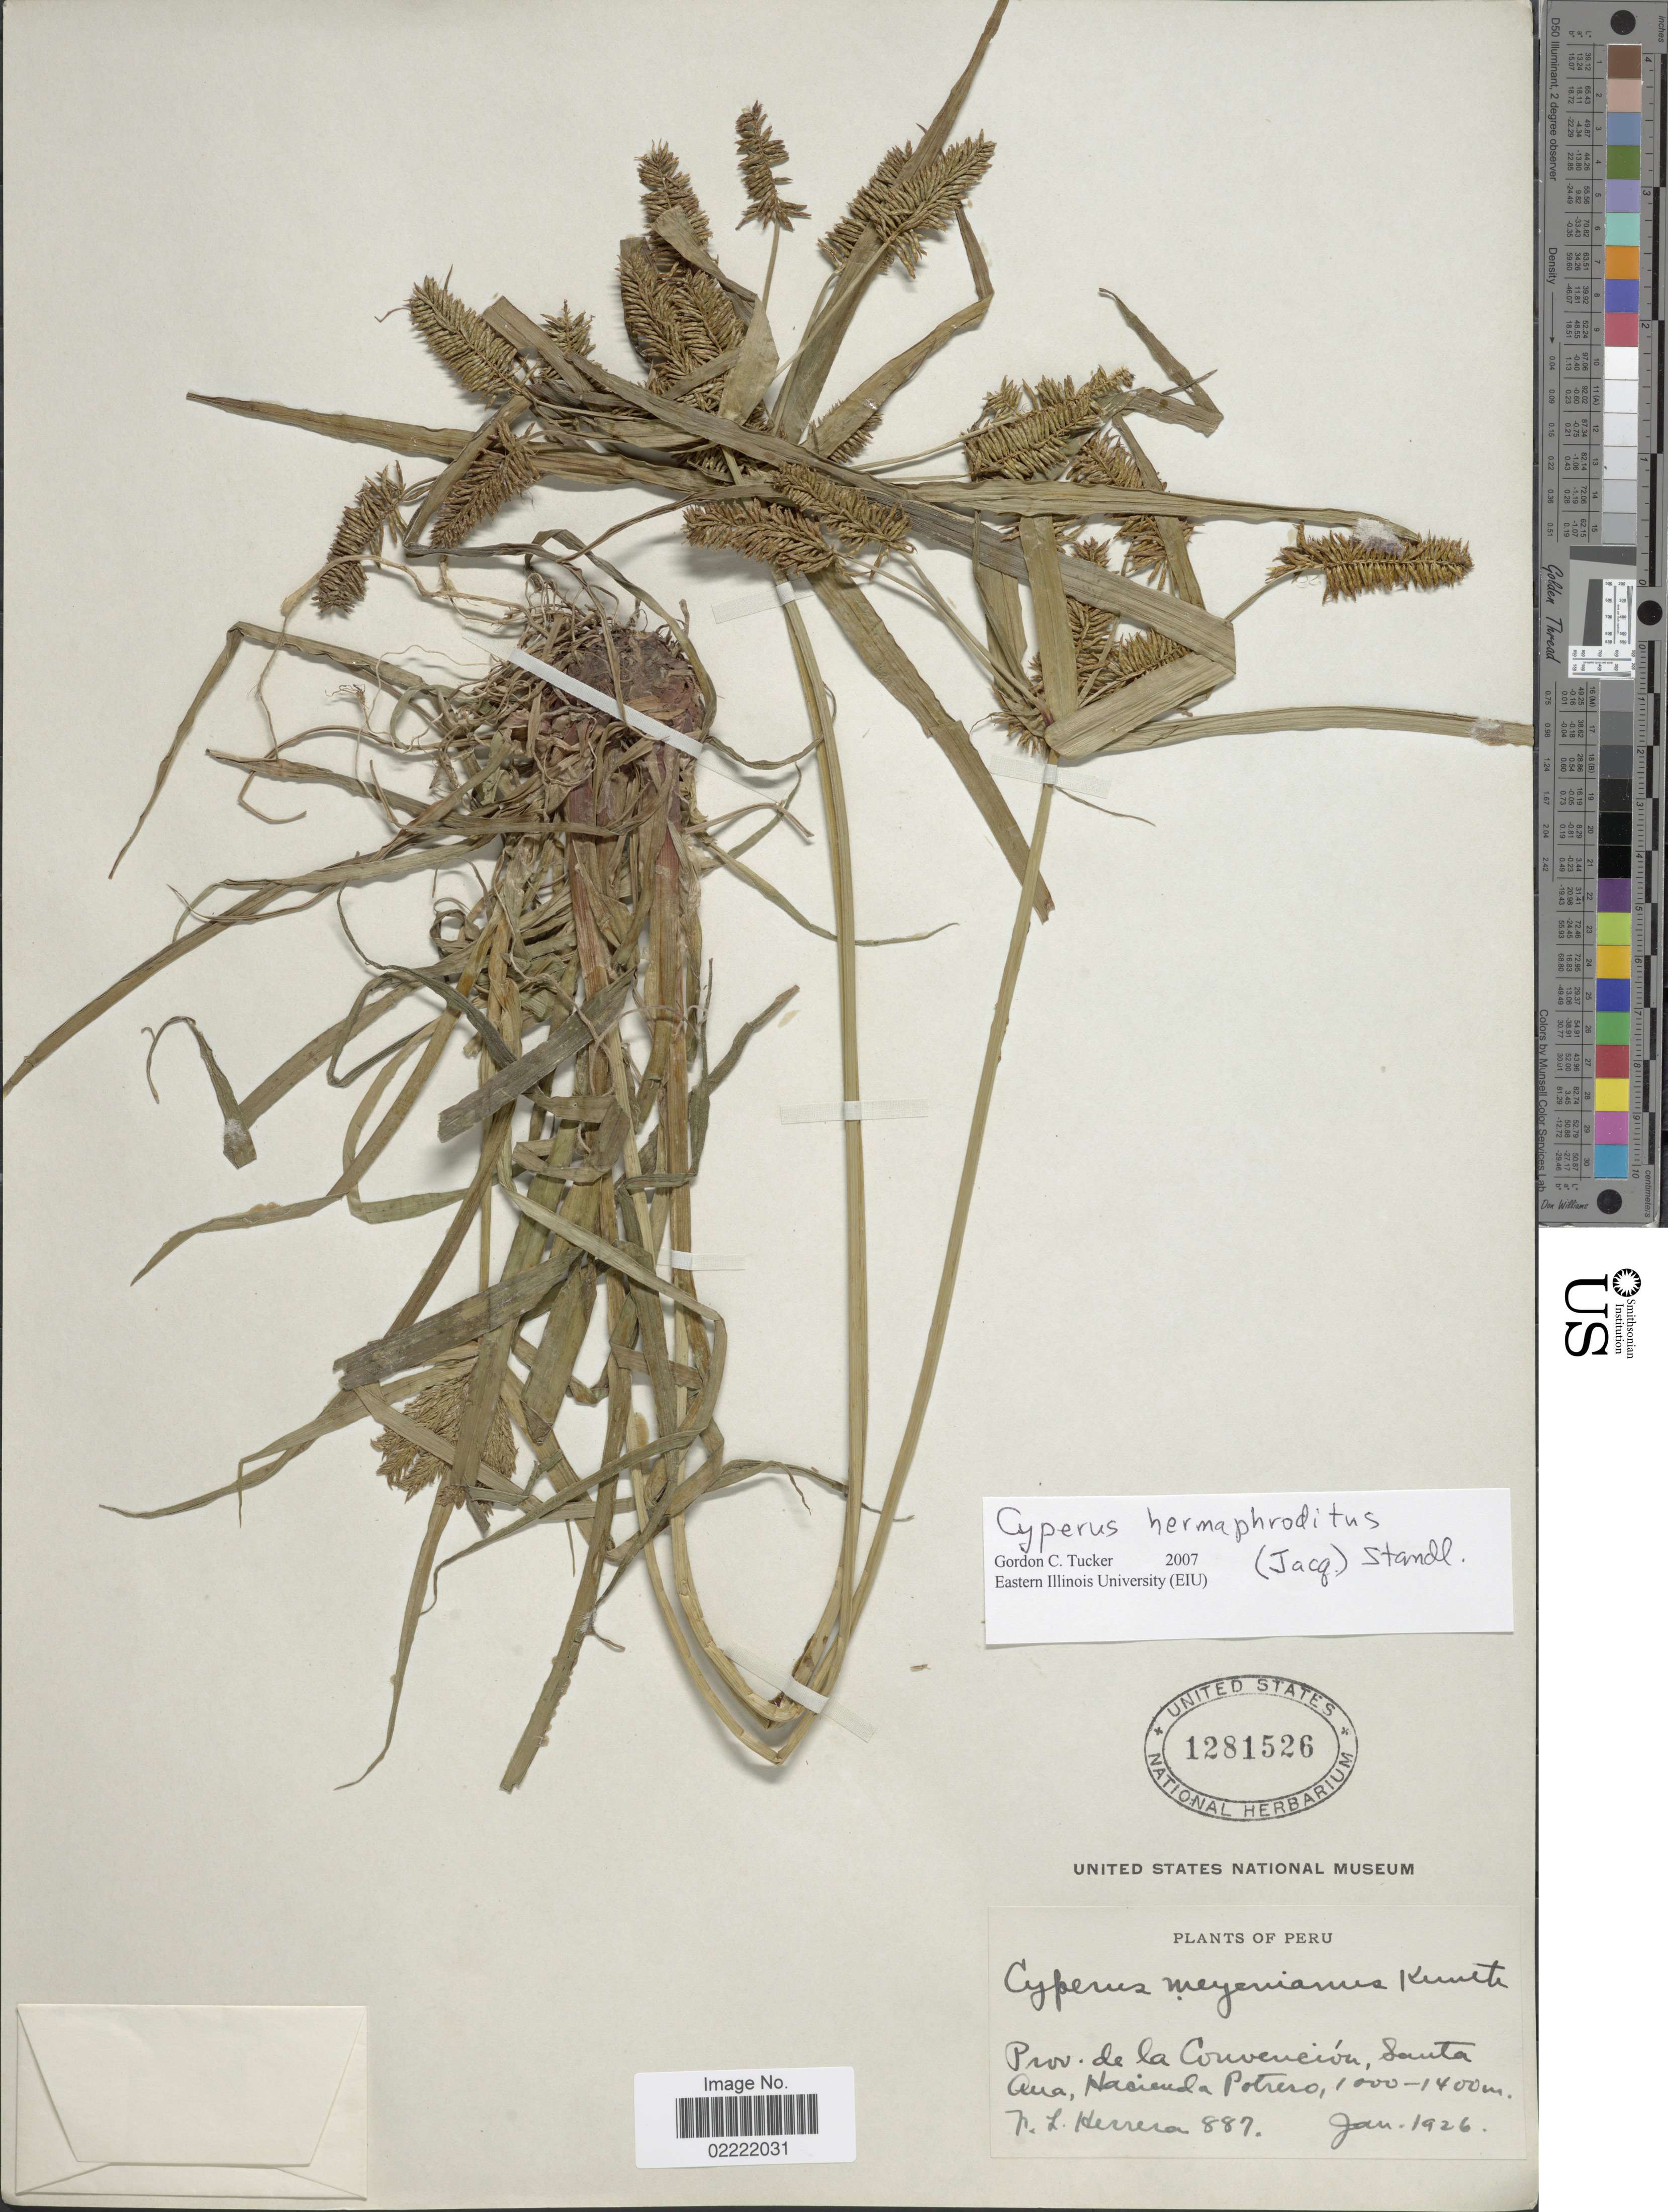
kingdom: Plantae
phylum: Tracheophyta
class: Liliopsida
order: Poales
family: Cyperaceae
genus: Cyperus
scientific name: Cyperus hermaphroditus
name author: (Jacq.) Standl.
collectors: F. L. Herrera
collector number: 887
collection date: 1926-01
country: Peru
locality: Prov. de la Convencion, Santa Aua, Hacienda Potrero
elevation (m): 1000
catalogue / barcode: US 1281526